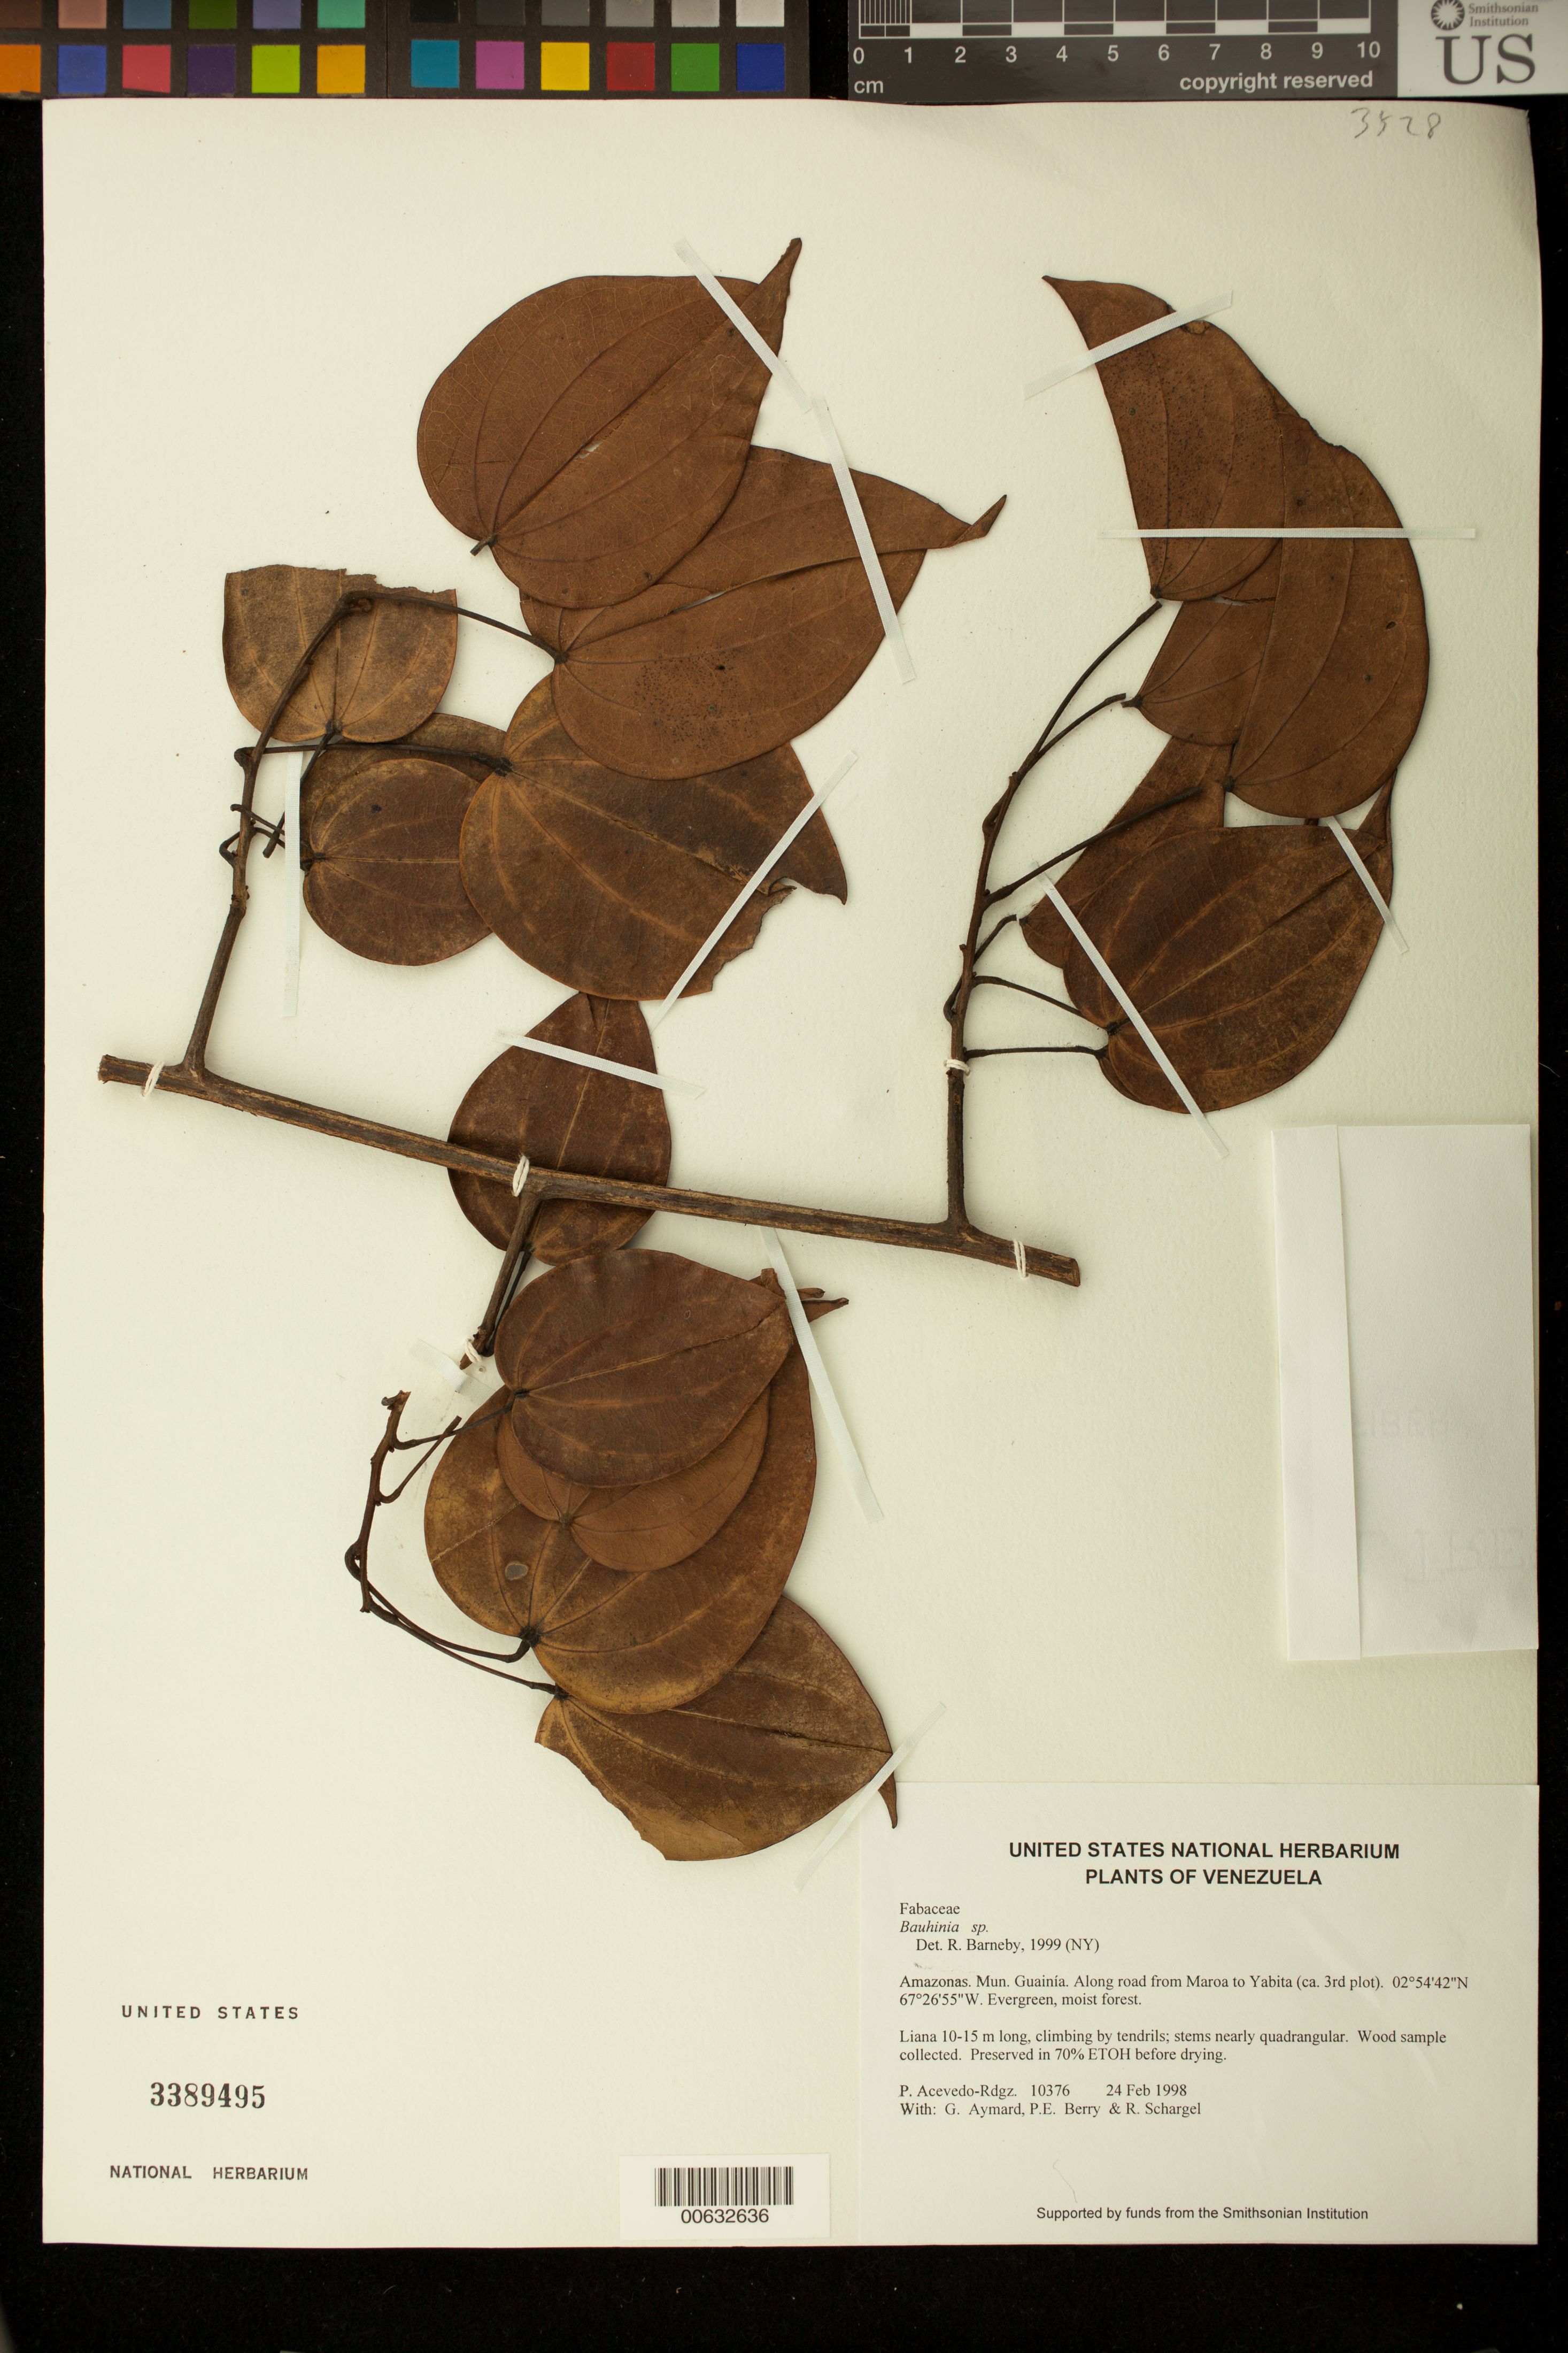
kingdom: Plantae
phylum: Tracheophyta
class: Magnoliopsida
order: Fabales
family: Fabaceae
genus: Schnella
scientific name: Schnella kunthiana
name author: (Vogel) Wunderlin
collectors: P. Acevedo-Rodr., G. A. Aymard, P. E. Berry & R. Schargel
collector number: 10376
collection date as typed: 24 Feb 1998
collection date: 1998-02-24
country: Venezuela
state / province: Amazonas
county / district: Maroa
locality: Along road from Maroa to Yabita (ca. 3rd plot).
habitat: Evergreen, moist forest.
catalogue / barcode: US 3389495